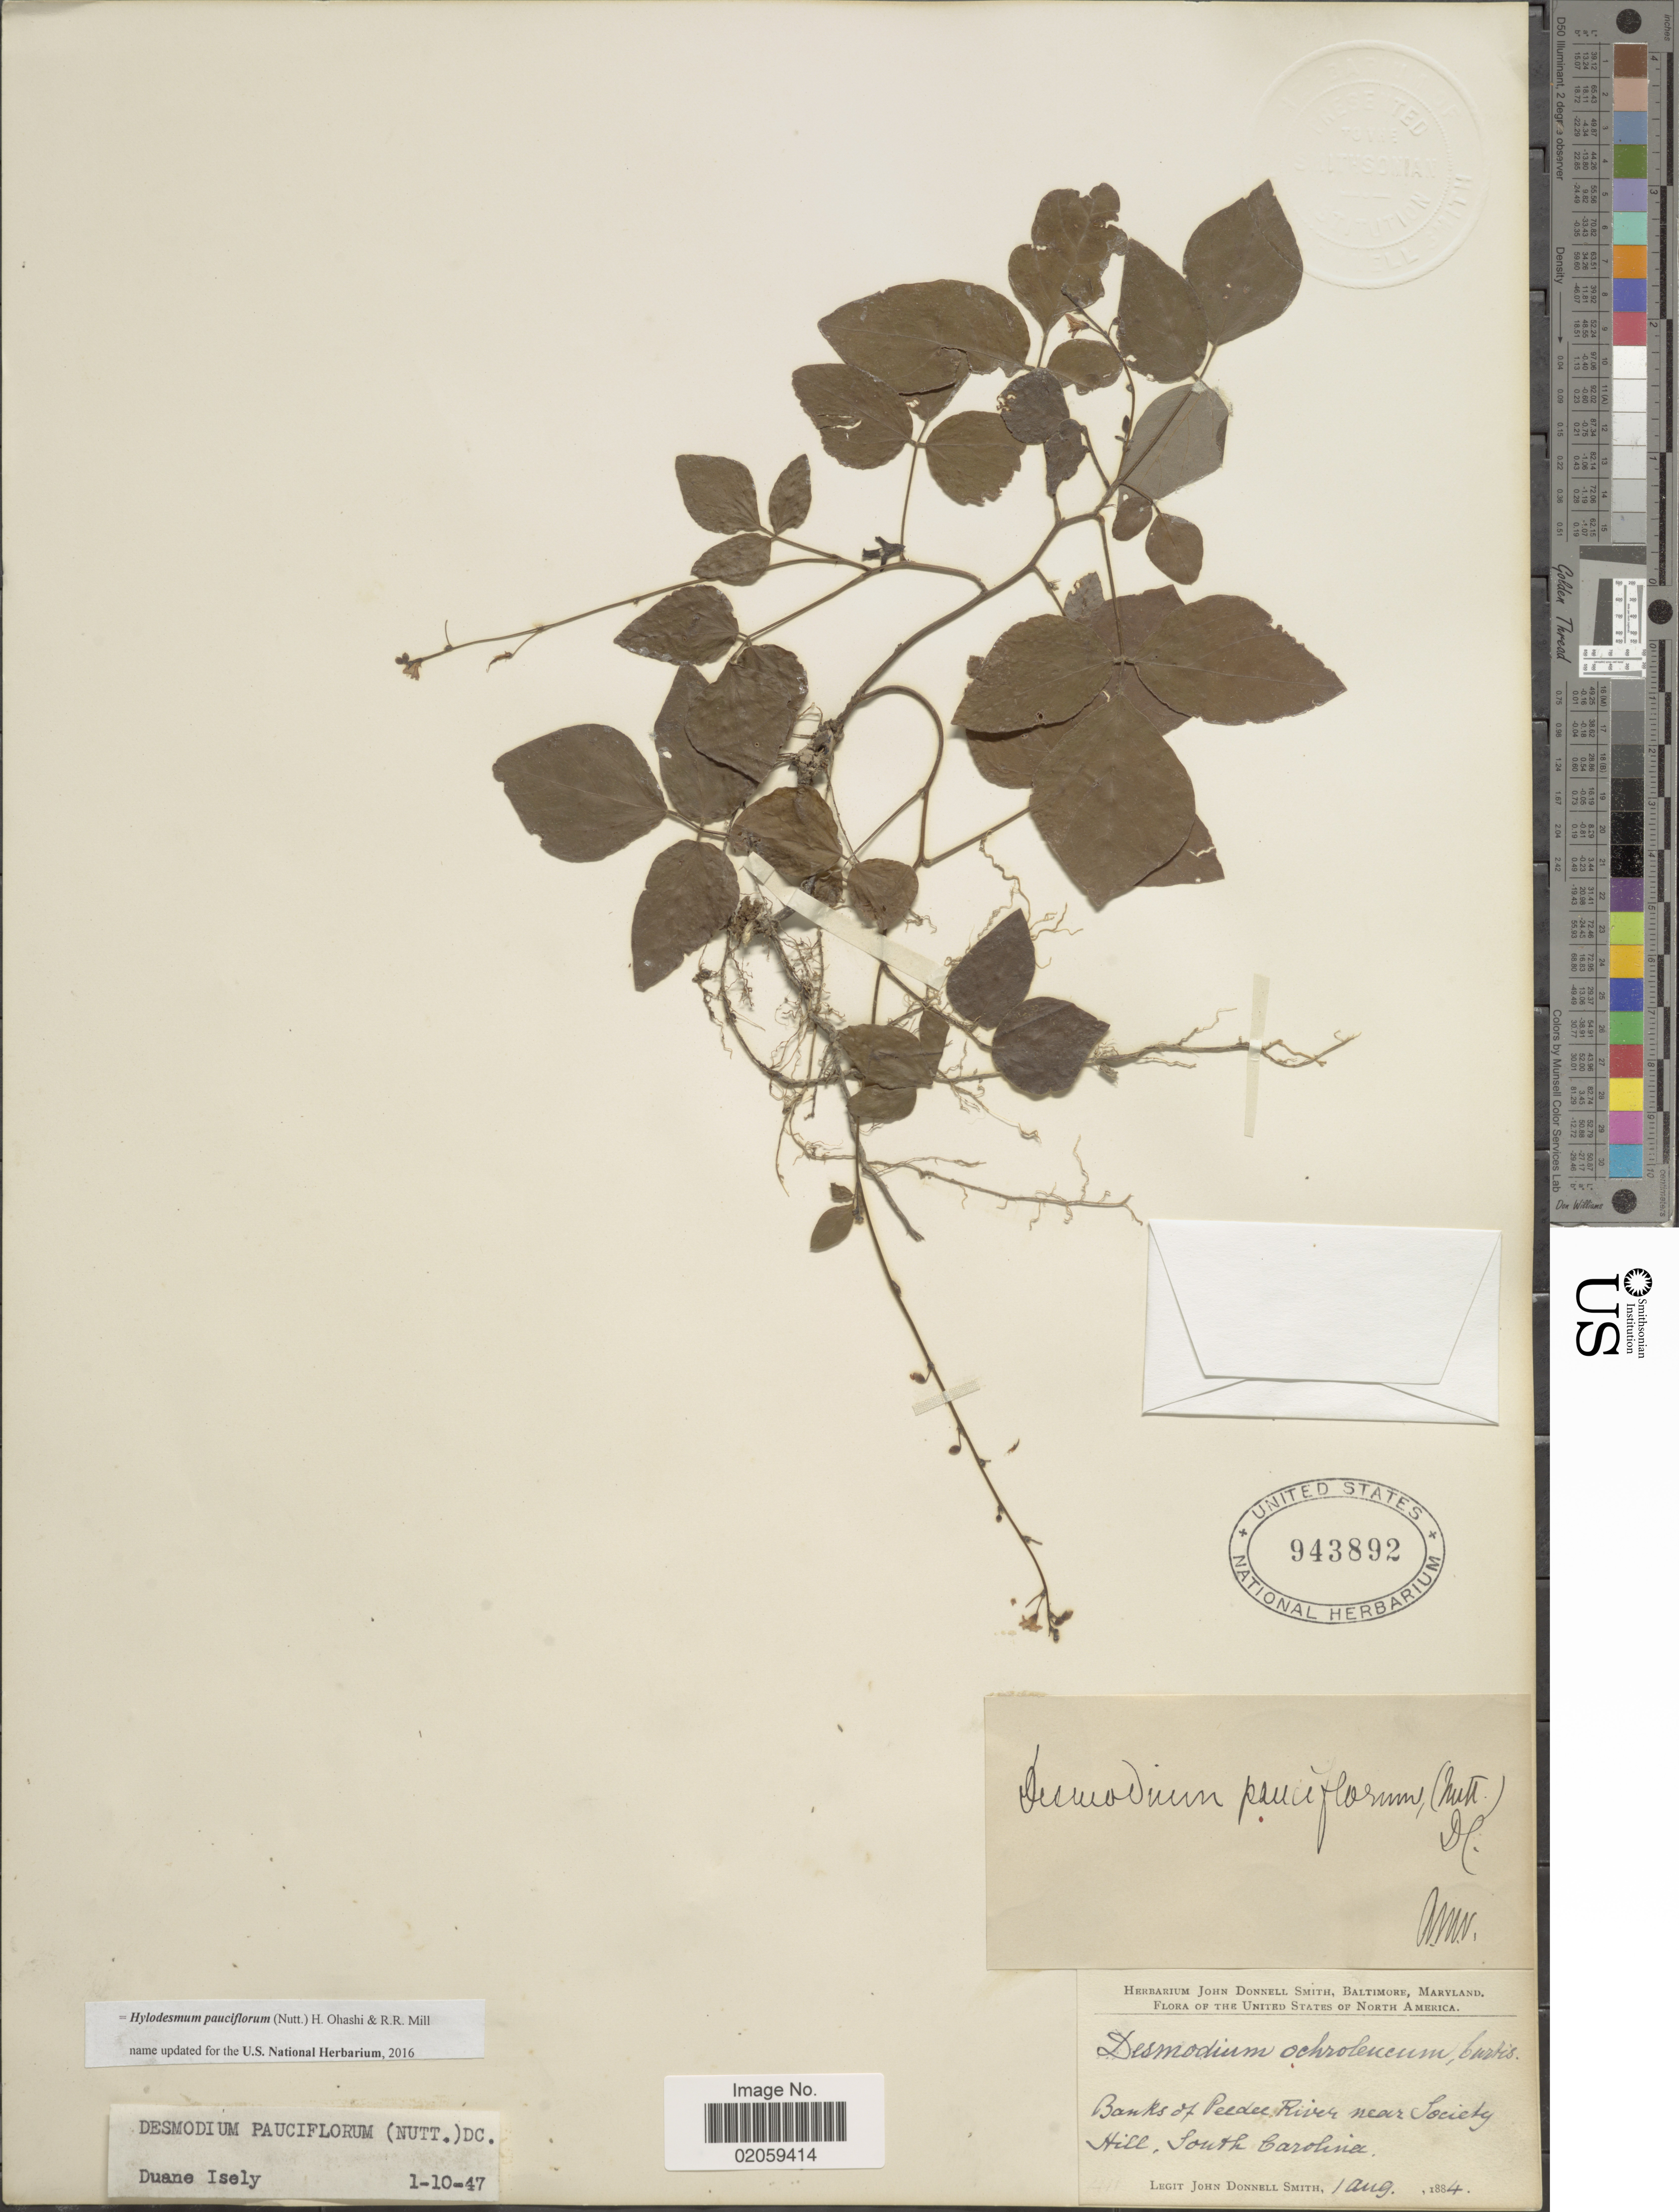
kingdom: Plantae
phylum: Tracheophyta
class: Magnoliopsida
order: Fabales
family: Fabaceae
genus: Hylodesmum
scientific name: Hylodesmum pauciflorum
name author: (Nutt.) H. Ohashi & R.R. Mill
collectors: J. Donnell Smith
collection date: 1884-08-01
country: United States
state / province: South Carolina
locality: United States of North America, banks of Peedee River near Society Hill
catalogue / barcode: US 943892